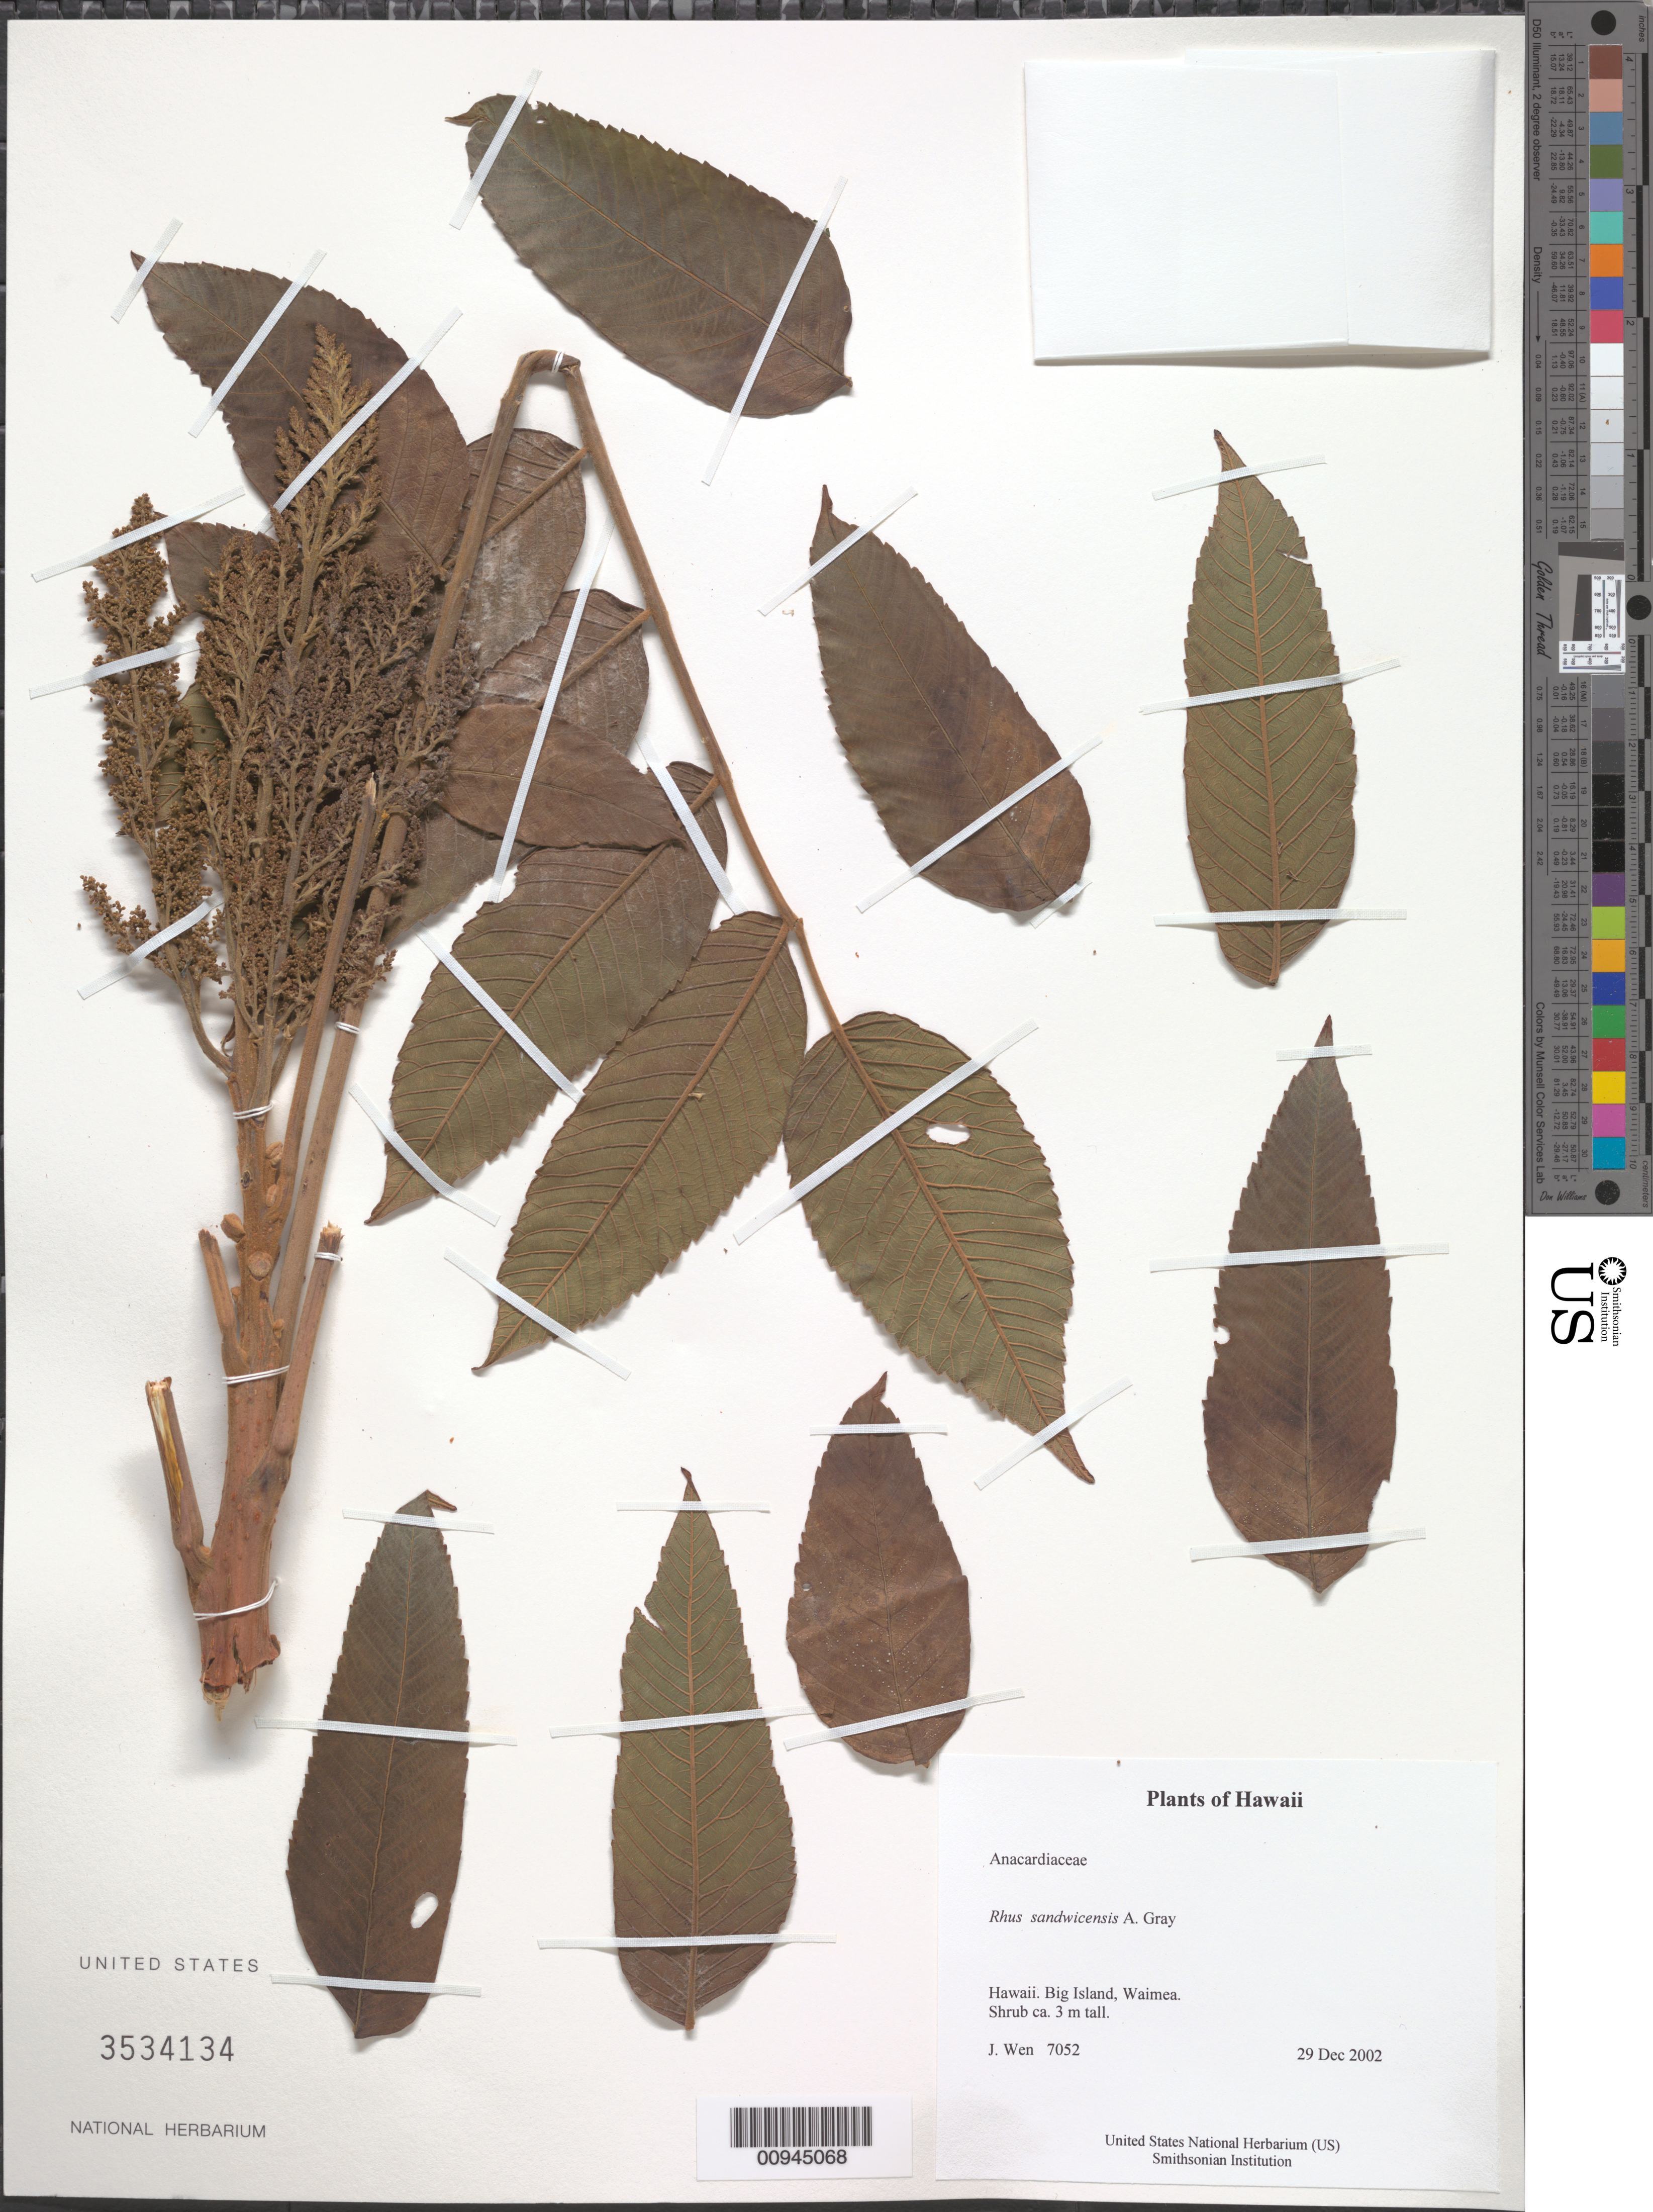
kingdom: Plantae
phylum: Tracheophyta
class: Magnoliopsida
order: Sapindales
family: Anacardiaceae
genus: Rhus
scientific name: Rhus sandwicensis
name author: A. Gray in Wilkes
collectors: J. Wen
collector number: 7052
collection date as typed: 29 Dec 2002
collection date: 2002-12-29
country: United States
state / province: Hawaii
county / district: Hawaii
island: Hawaii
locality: Big Island, Waimea.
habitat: Shrub ca. 3 m tall.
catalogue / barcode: US 3534134